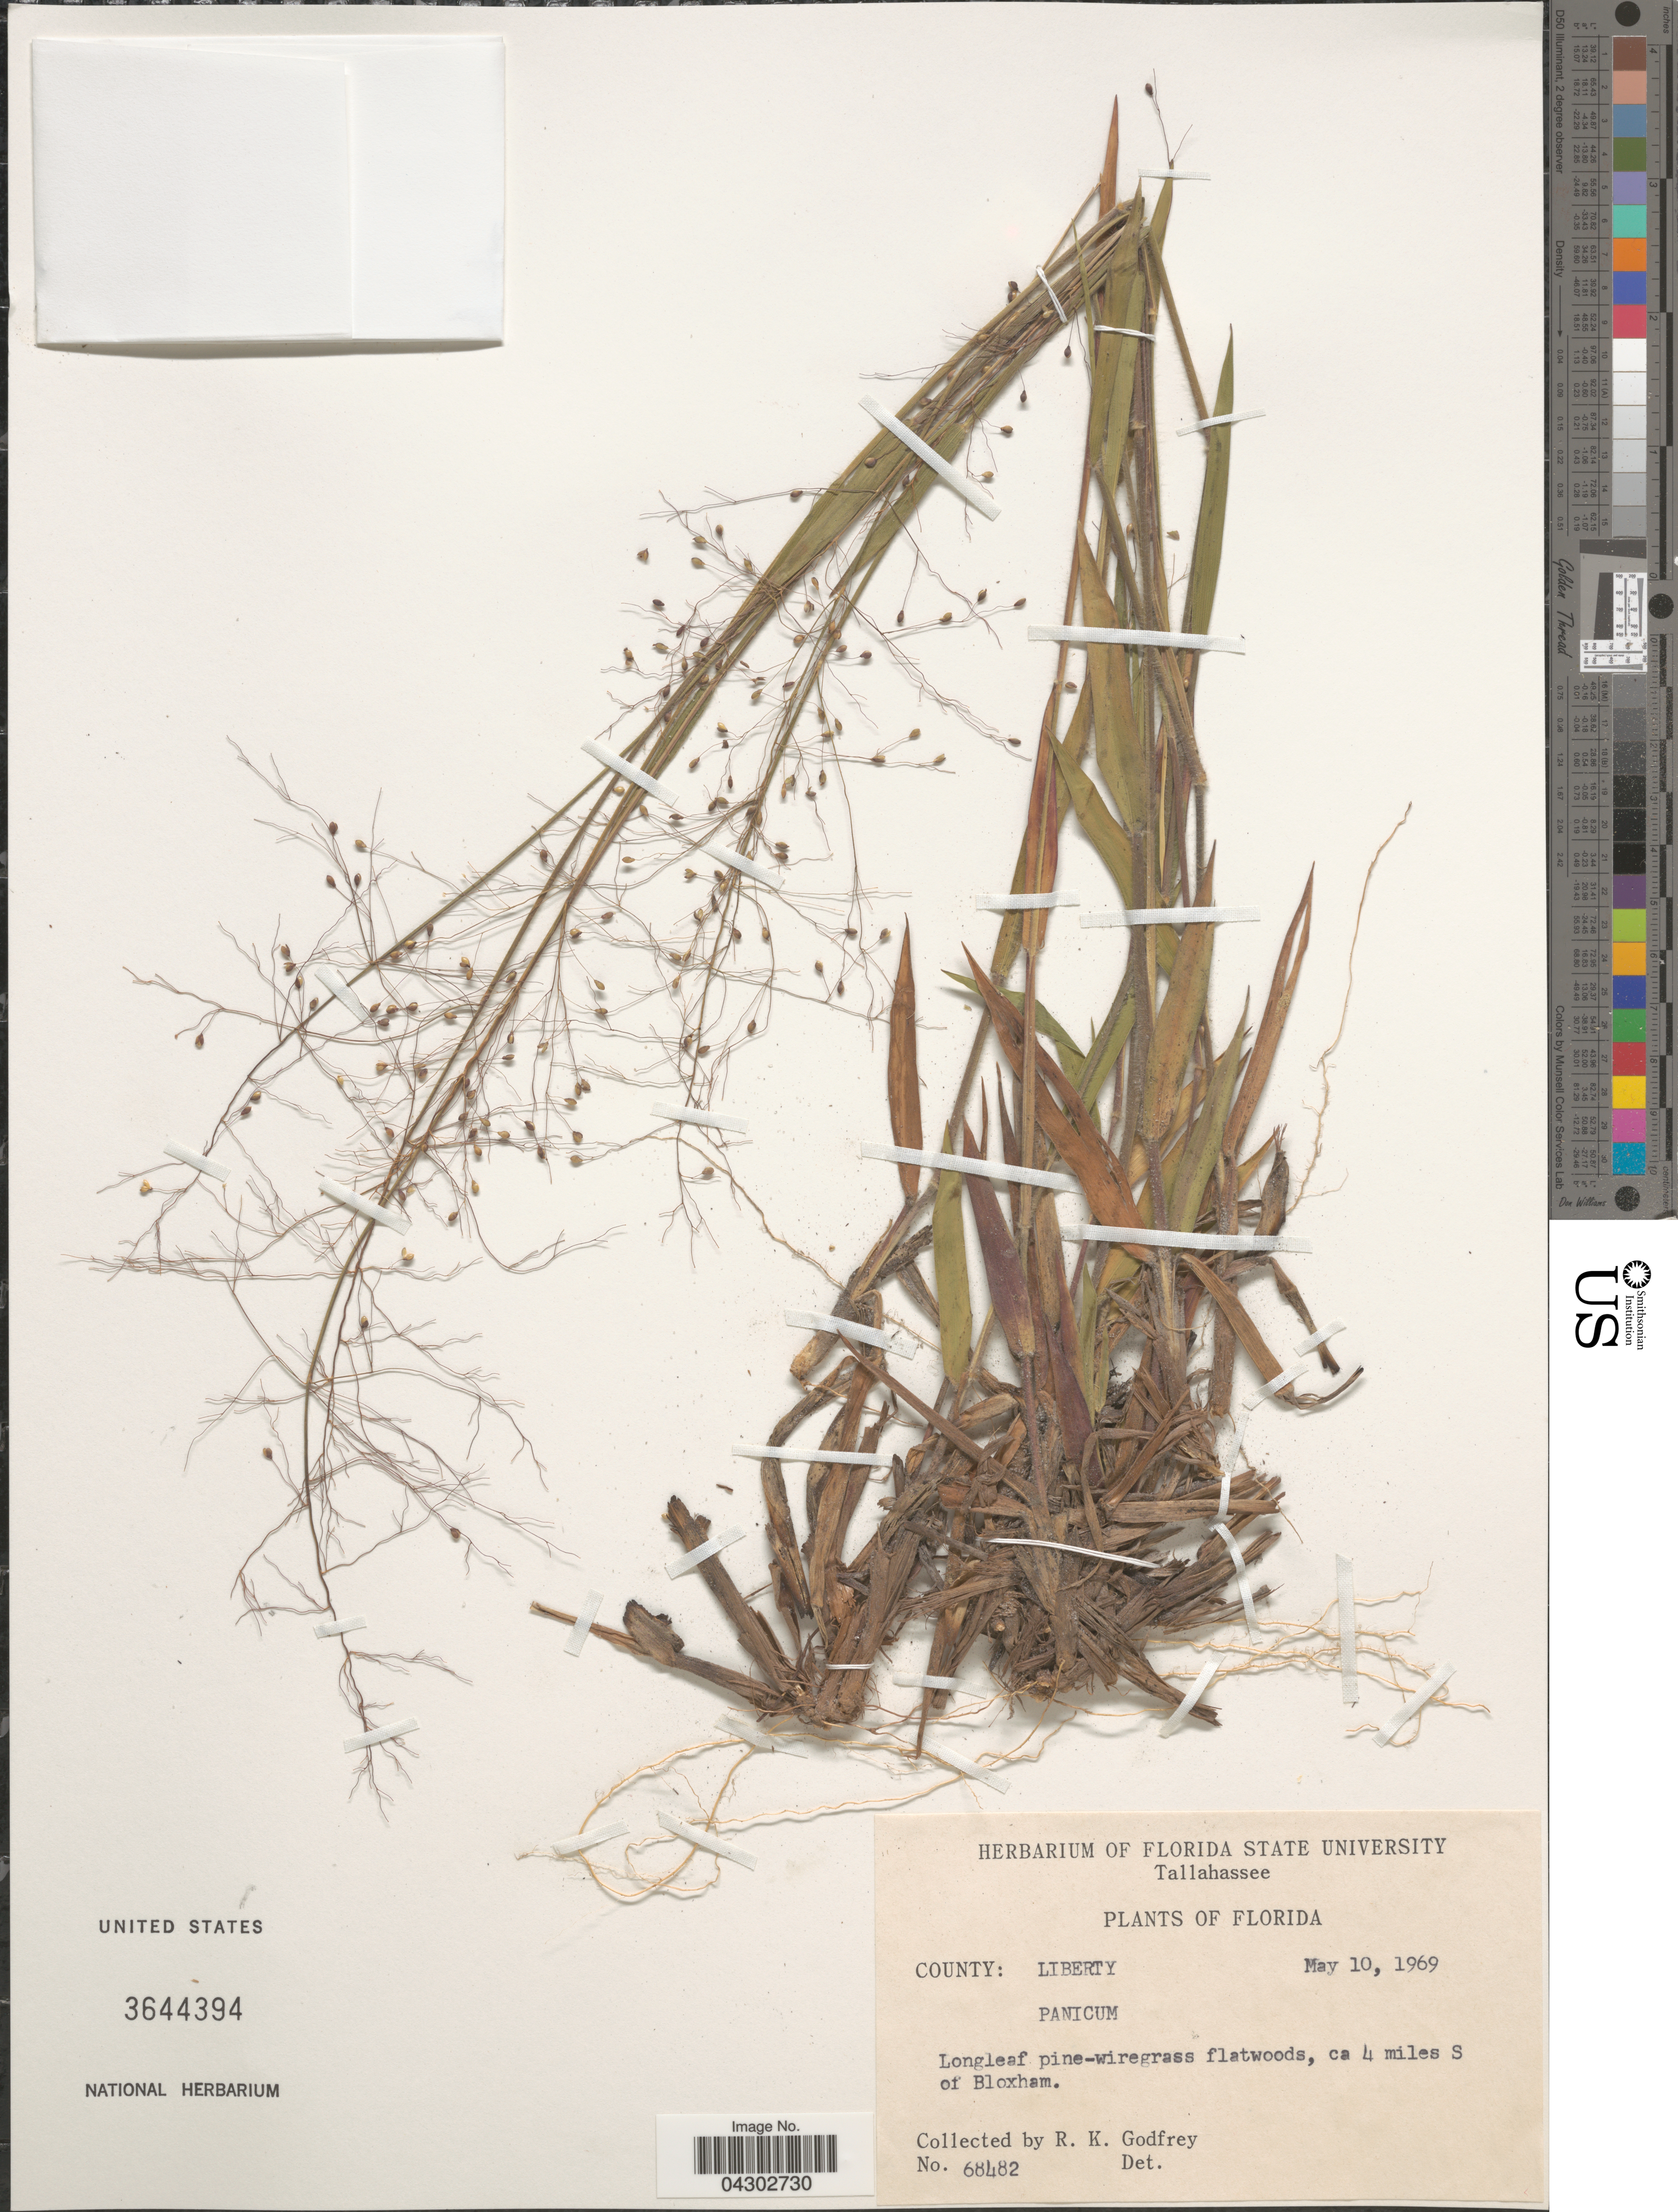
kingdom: Plantae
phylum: Tracheophyta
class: Liliopsida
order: Poales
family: Poaceae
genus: Panicum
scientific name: Panicum sp.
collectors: R. K. Godfrey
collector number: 68482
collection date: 1969-05-10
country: United States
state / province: Florida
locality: County: Liberty. Longleaf pine-wiregrass flatwoods, ca 4 miles S of Bloxham.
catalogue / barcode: US 3644394